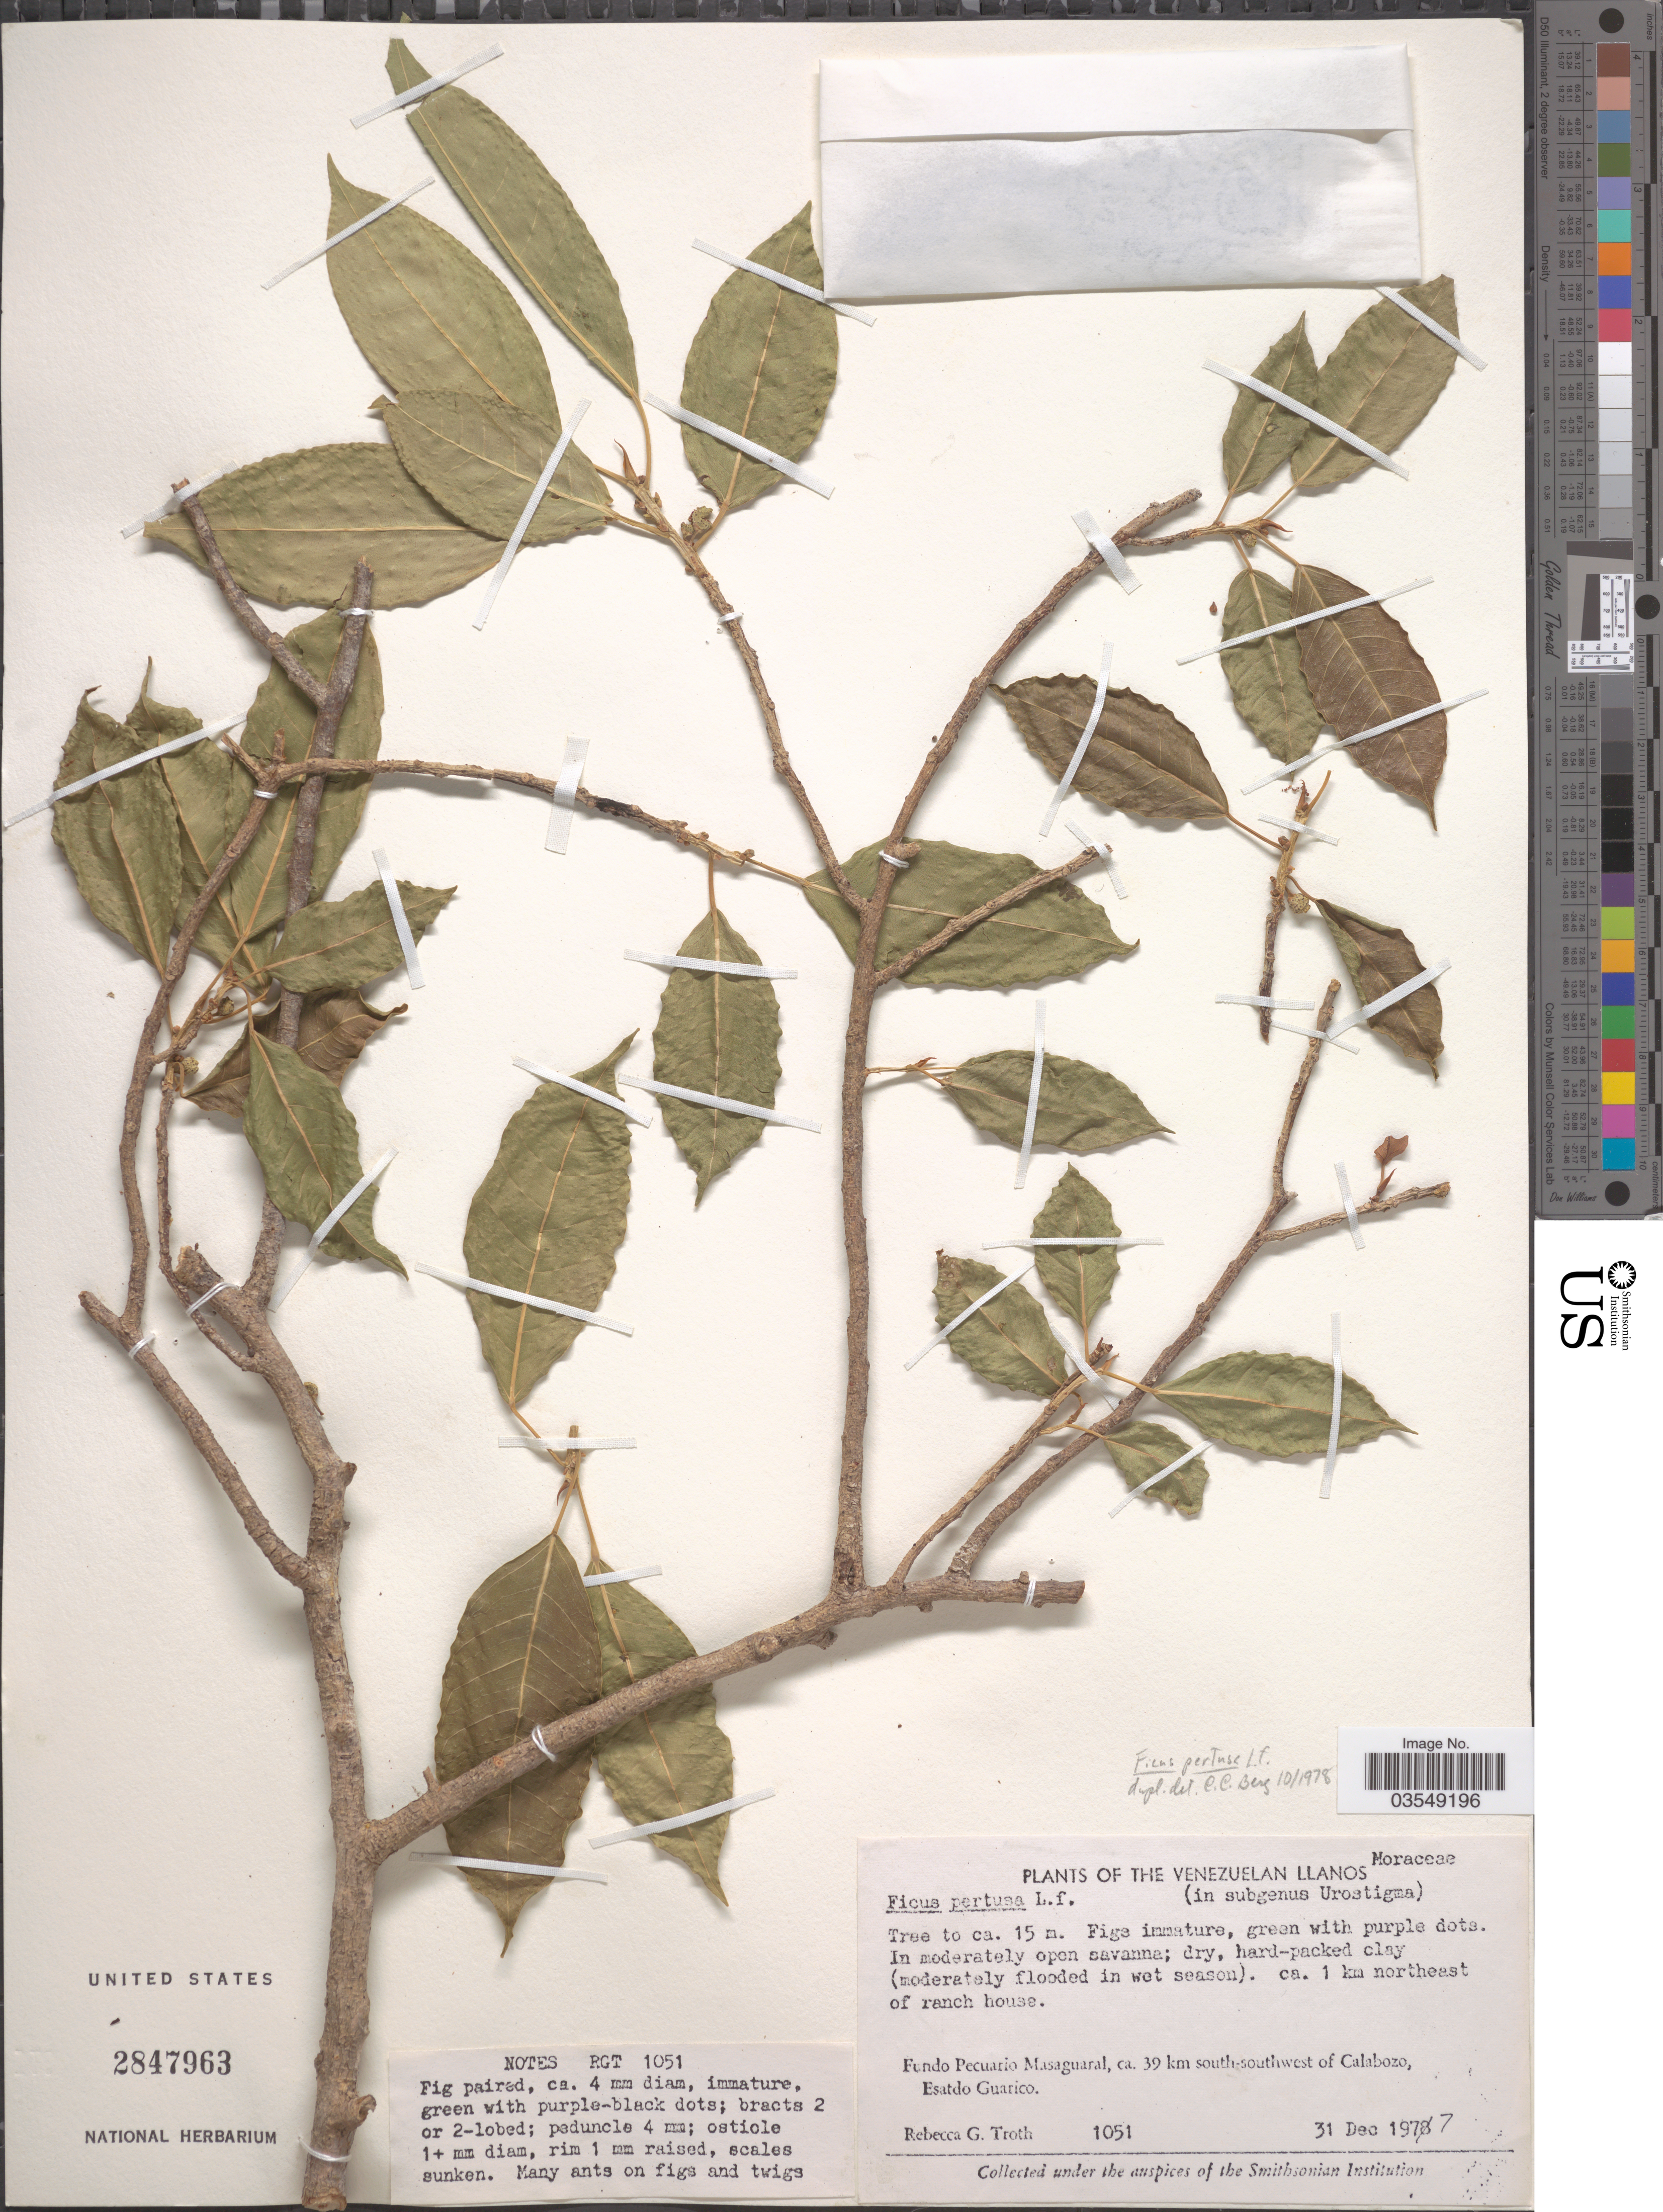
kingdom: Plantae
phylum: Tracheophyta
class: Magnoliopsida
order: Rosales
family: Moraceae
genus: Ficus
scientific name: Ficus pertusa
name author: L. f.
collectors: R. Troth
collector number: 1051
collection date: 1977-12-31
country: Venezuela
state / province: Guarico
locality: Ca. 1 km northeast of ranch house. Fundo Pecuario, Masaguaral, ca. 39 km south-southwest of Calabozo.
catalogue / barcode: US 2847963